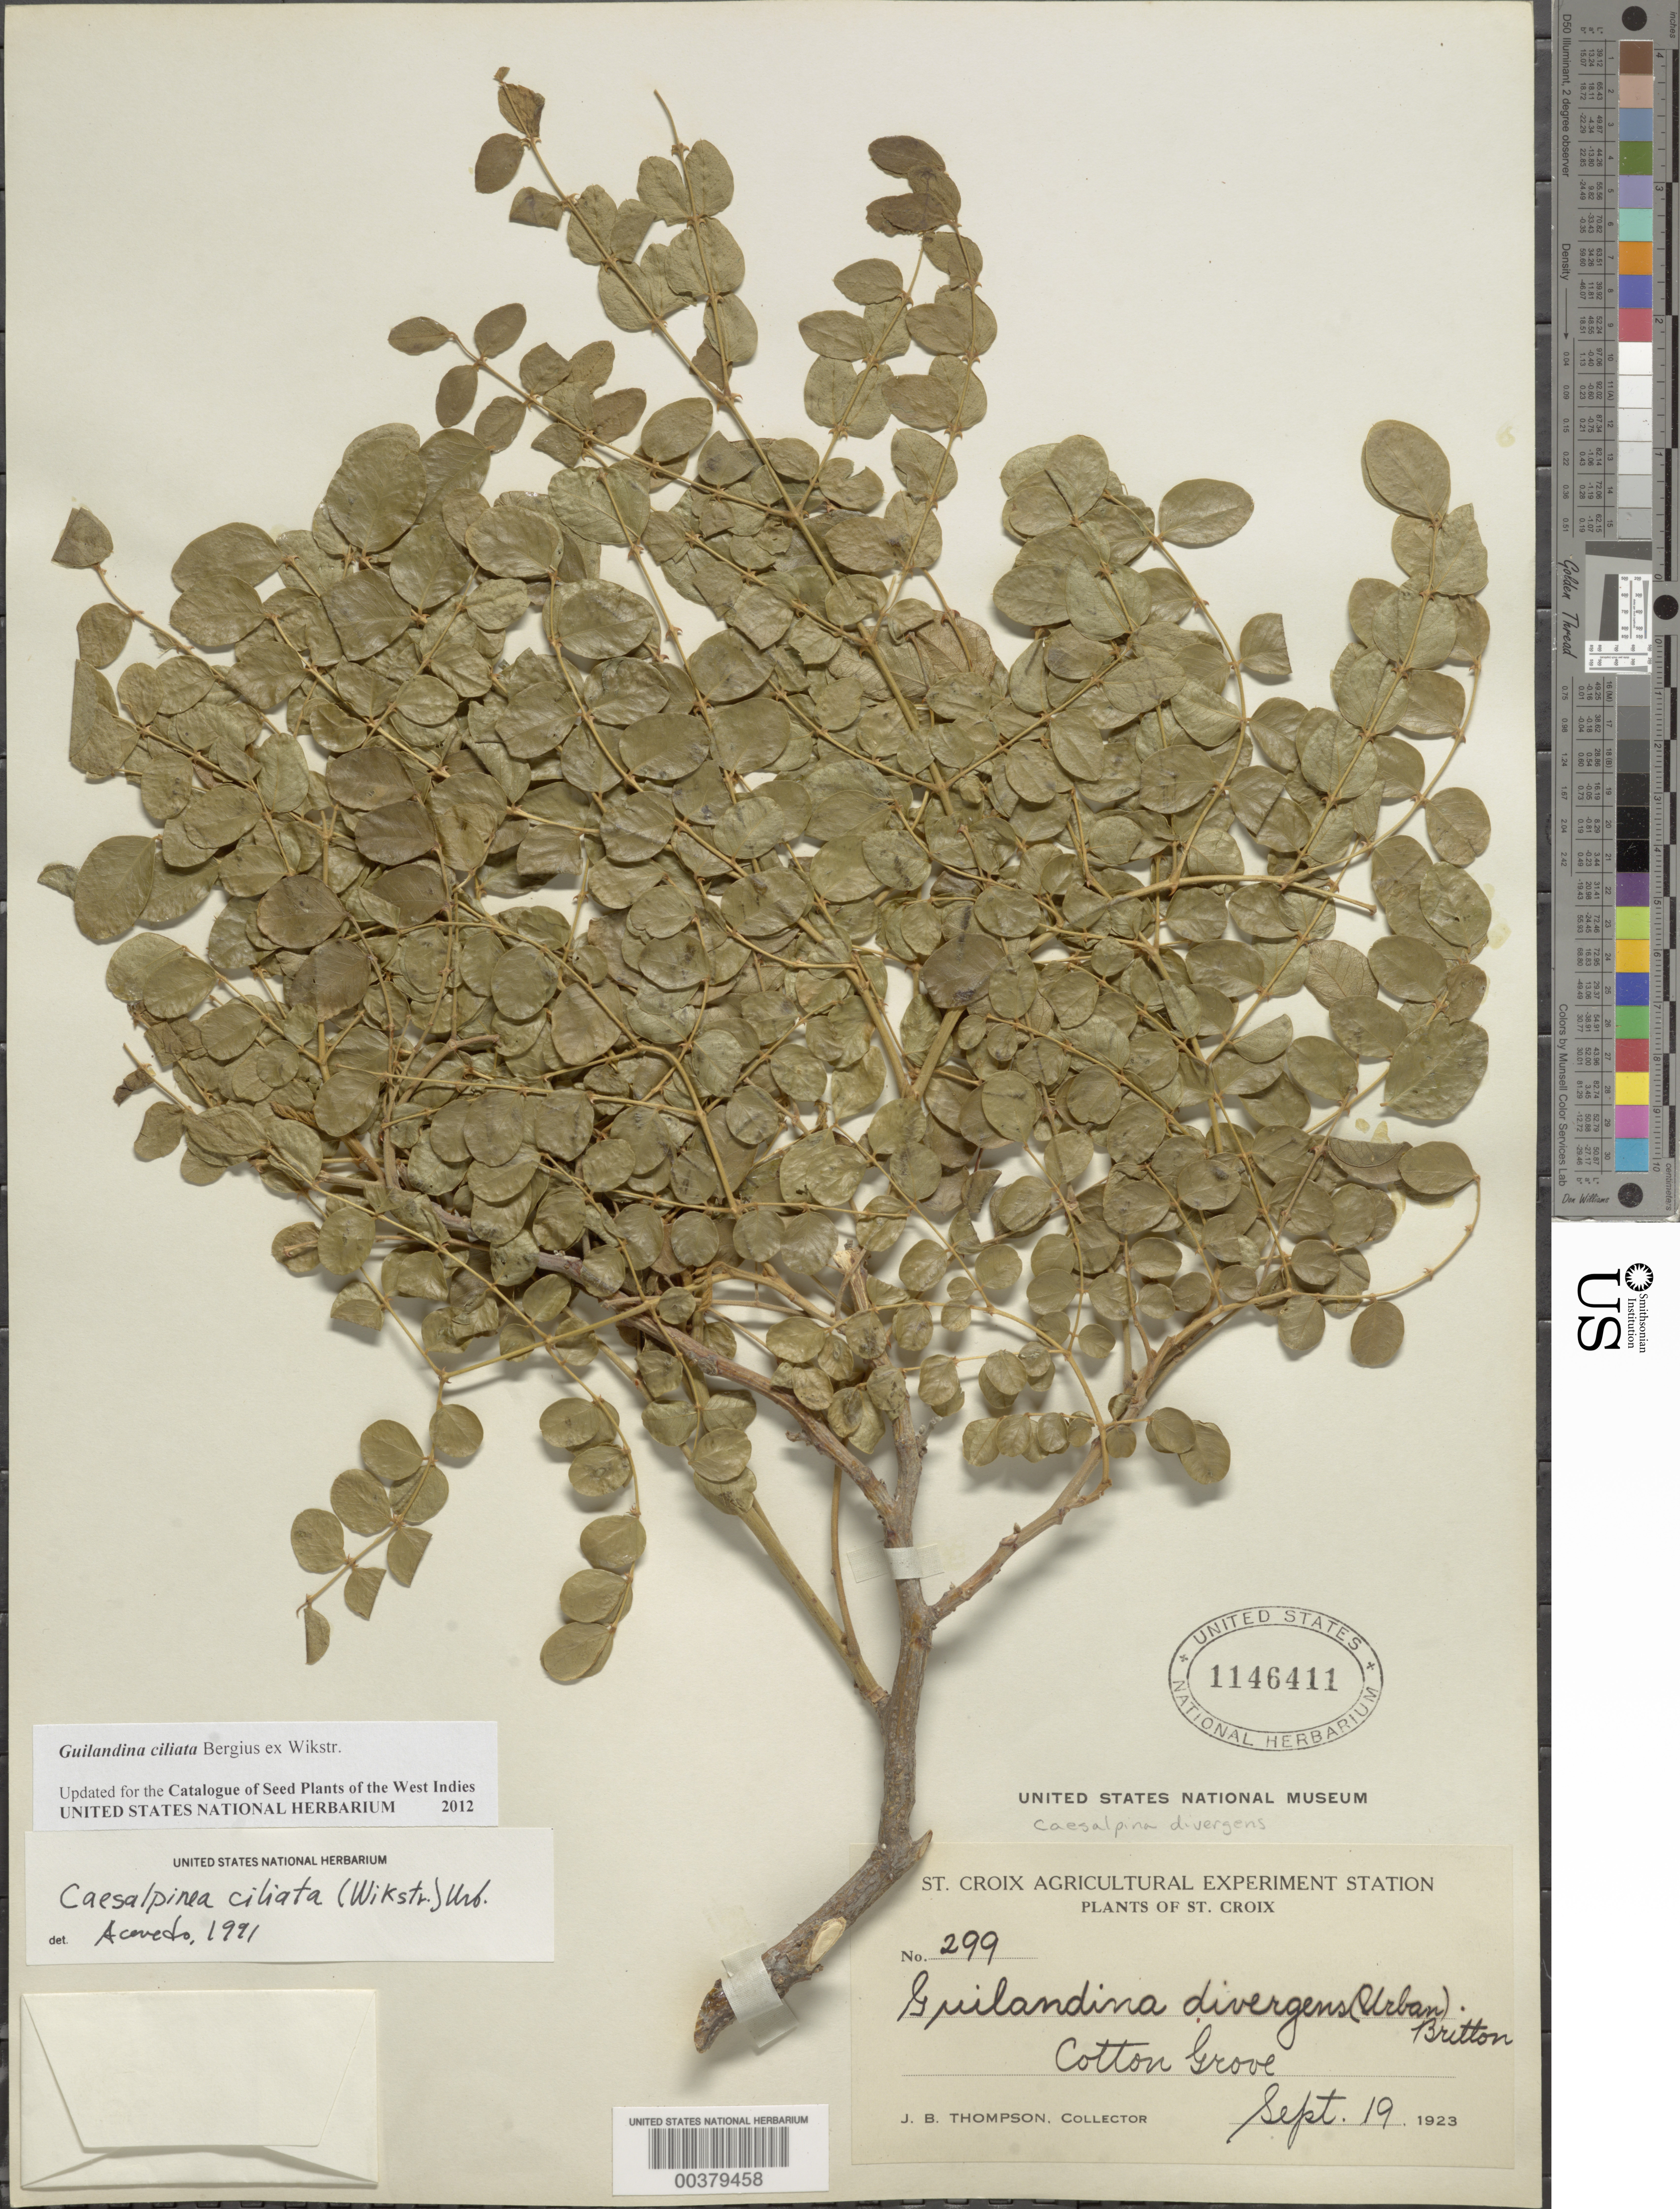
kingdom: Plantae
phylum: Tracheophyta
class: Magnoliopsida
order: Fabales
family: Fabaceae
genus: Guilandina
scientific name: Guilandina ciliata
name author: Bergius ex Wikstr.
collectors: J. B. Thompson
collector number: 299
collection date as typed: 19 Sep 1923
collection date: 1923-09-19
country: U.S. Virgin Islands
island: St. Croix Island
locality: Cotton grove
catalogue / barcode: US 1146411